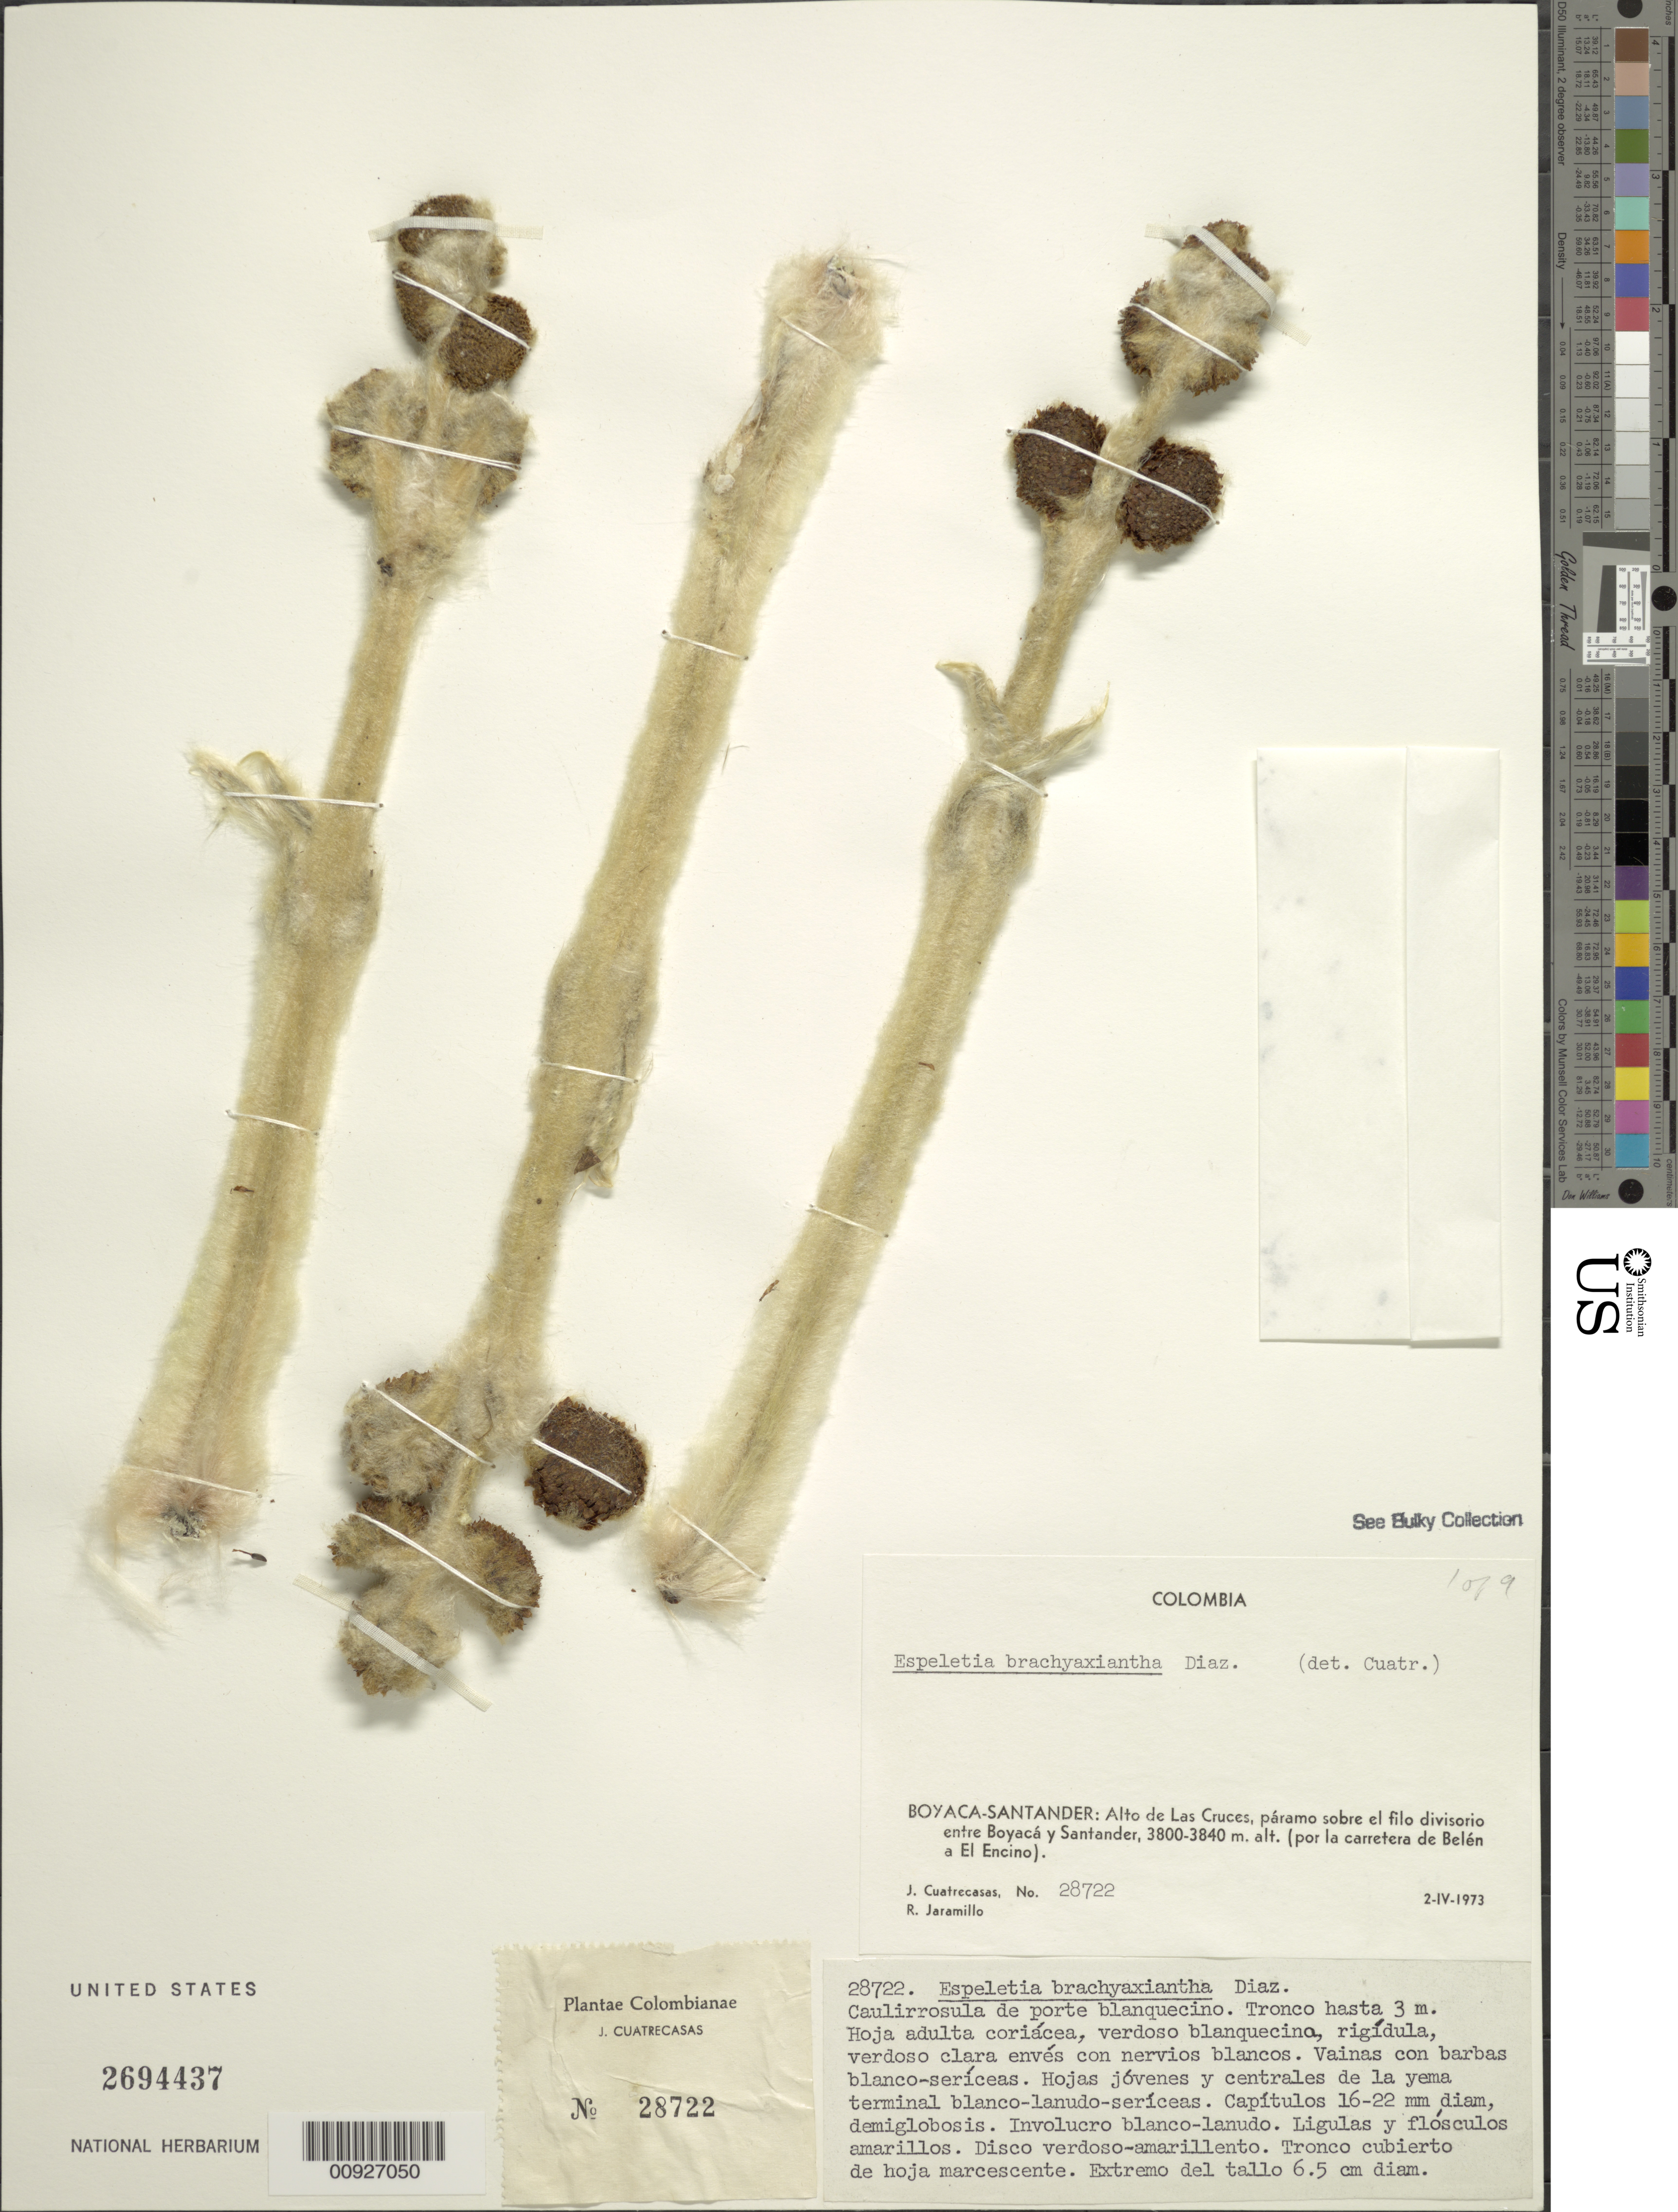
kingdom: Plantae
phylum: Tracheophyta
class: Magnoliopsida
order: Asterales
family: Asteraceae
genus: Espeletia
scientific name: Espeletia brachyaxiantha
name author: S. Díaz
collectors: J. Cuatrecasas & R. Jaramillo M.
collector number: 28722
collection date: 1973-04-02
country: Colombia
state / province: Boyacá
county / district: Santander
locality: Alto de Las Cruces, páramo sobre el filo divisorio entre Boyacá y Santander, (por la carretera de Belén a El Encino).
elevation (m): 3800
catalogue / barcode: US 2694437